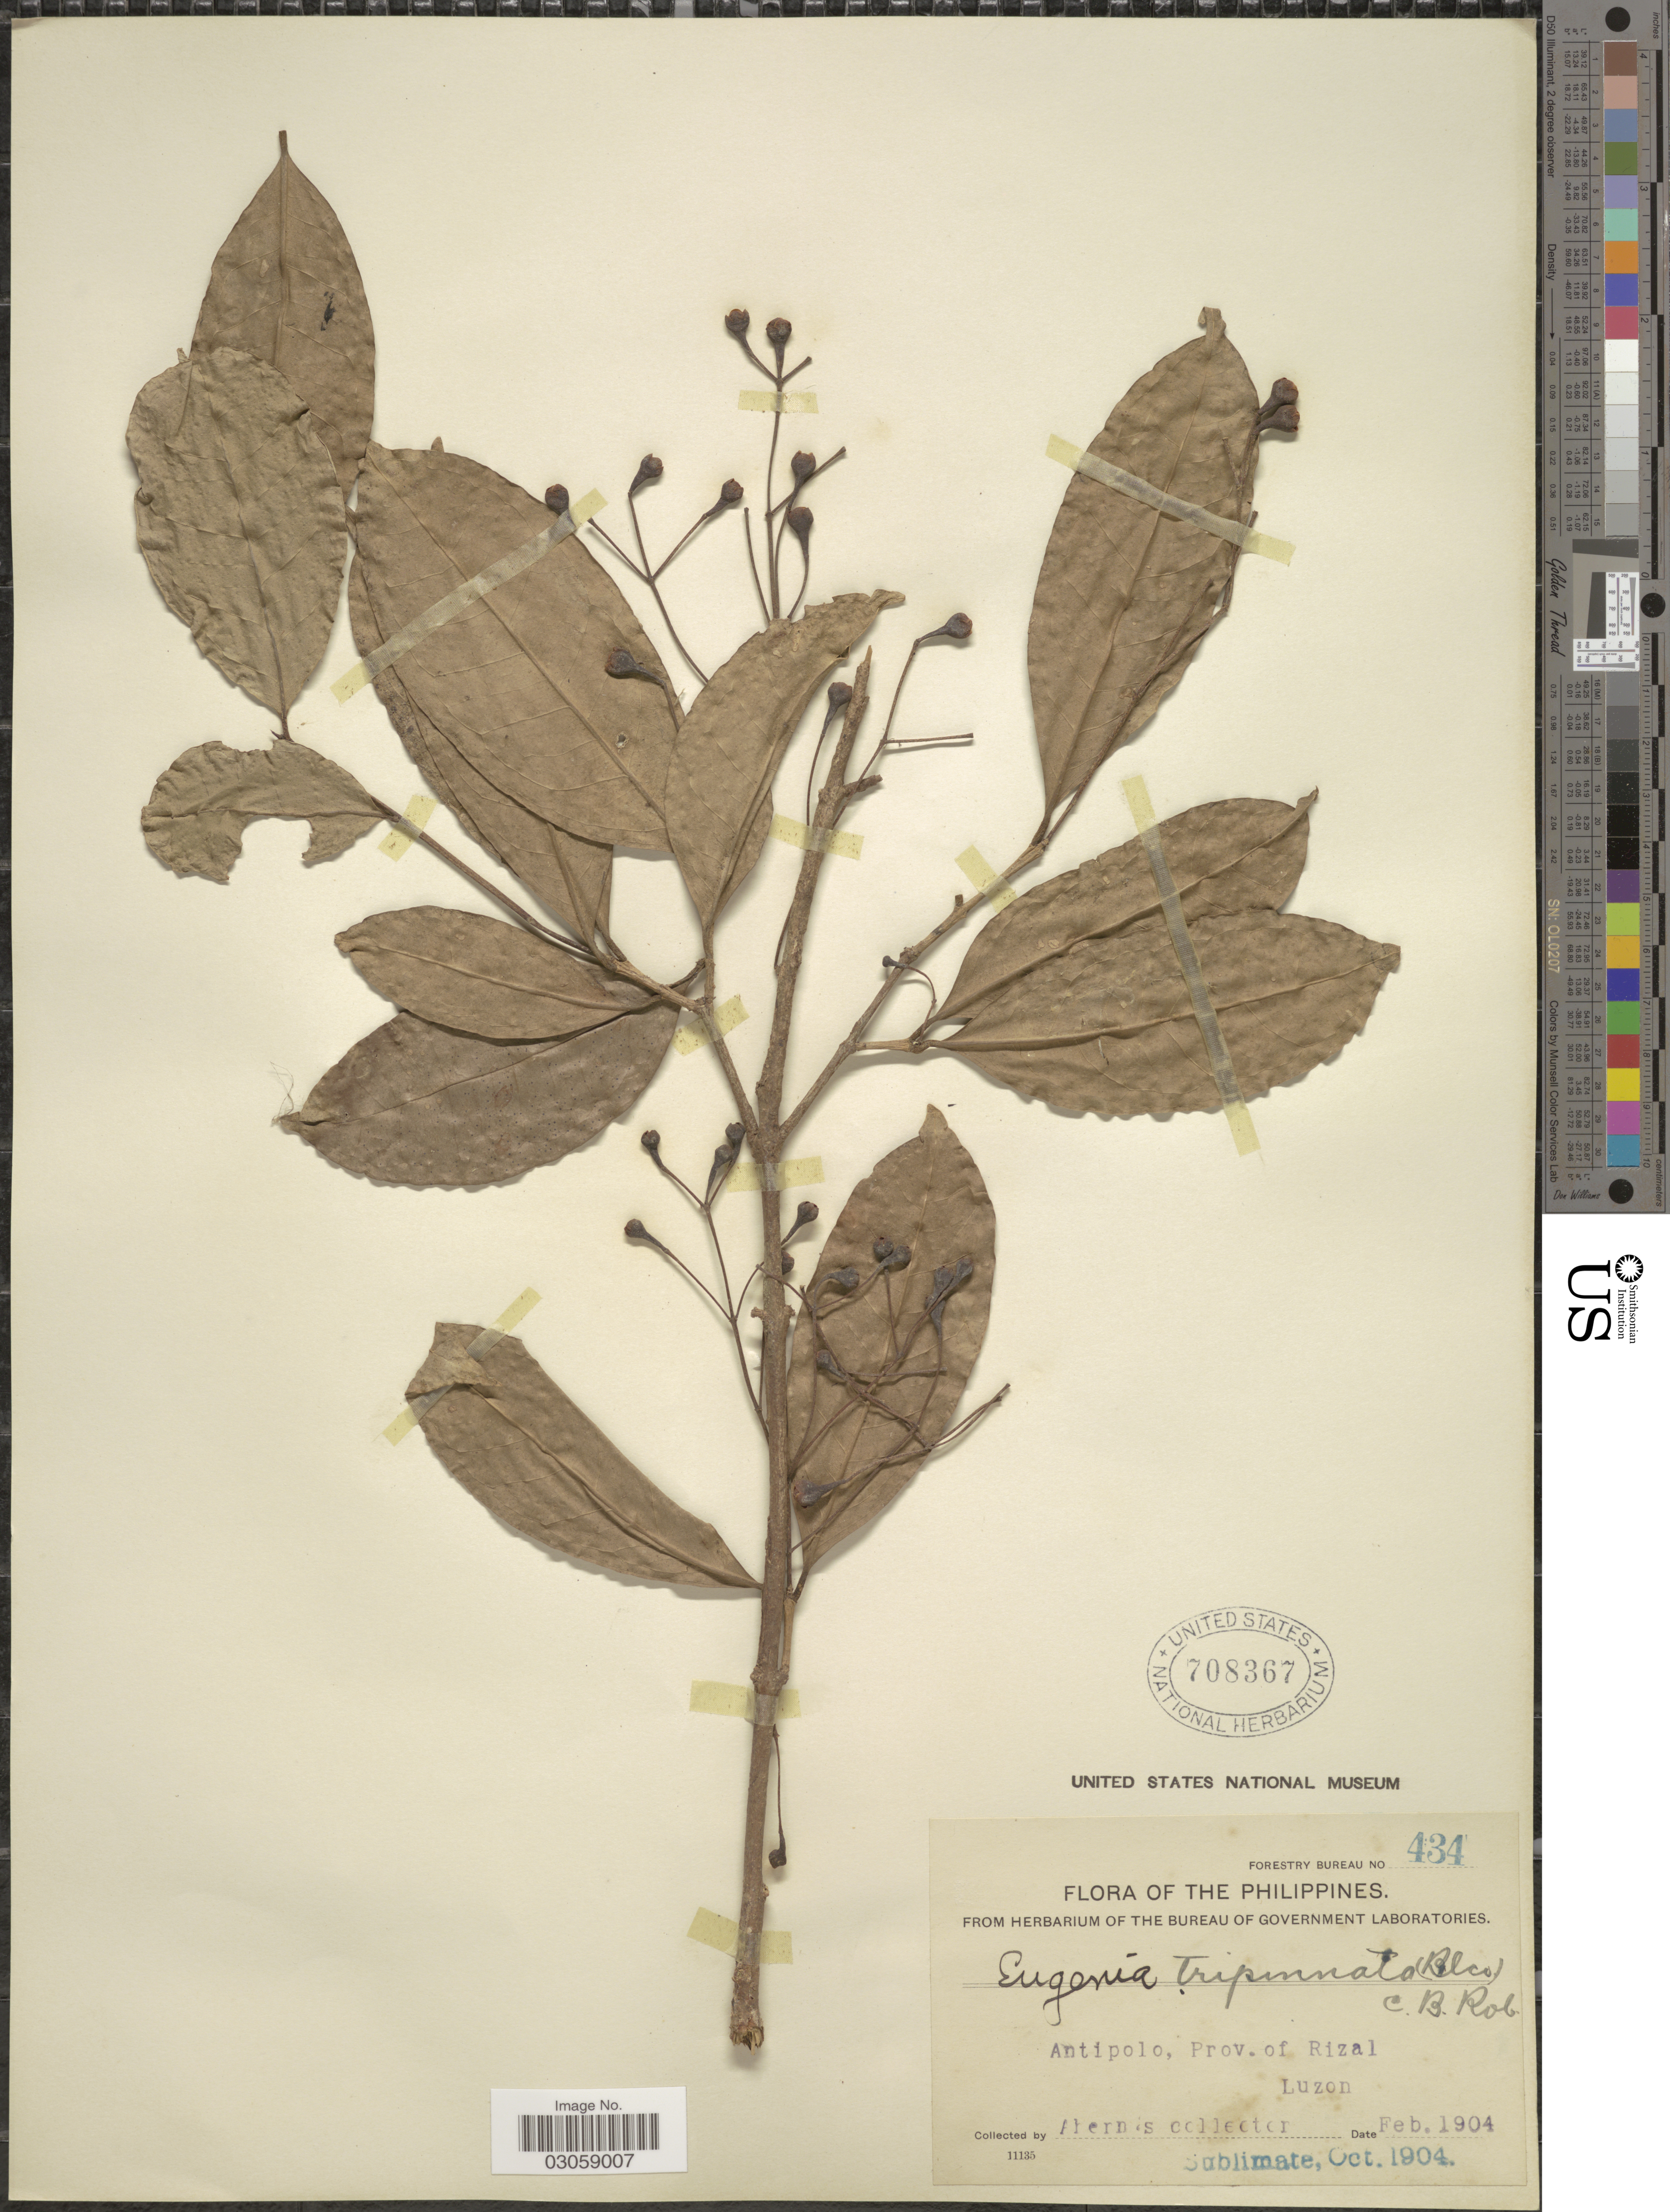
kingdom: Plantae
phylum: Tracheophyta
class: Magnoliopsida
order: Myrtales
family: Myrtaceae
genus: Syzygium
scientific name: Syzygium tripinnatum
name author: (Blanco) Merr.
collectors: Ahern's collector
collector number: Forestry Bureau 434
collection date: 1904-02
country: Philippines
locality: Antipolo, Prov. of Rizal, Luzon.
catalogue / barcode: US 708367